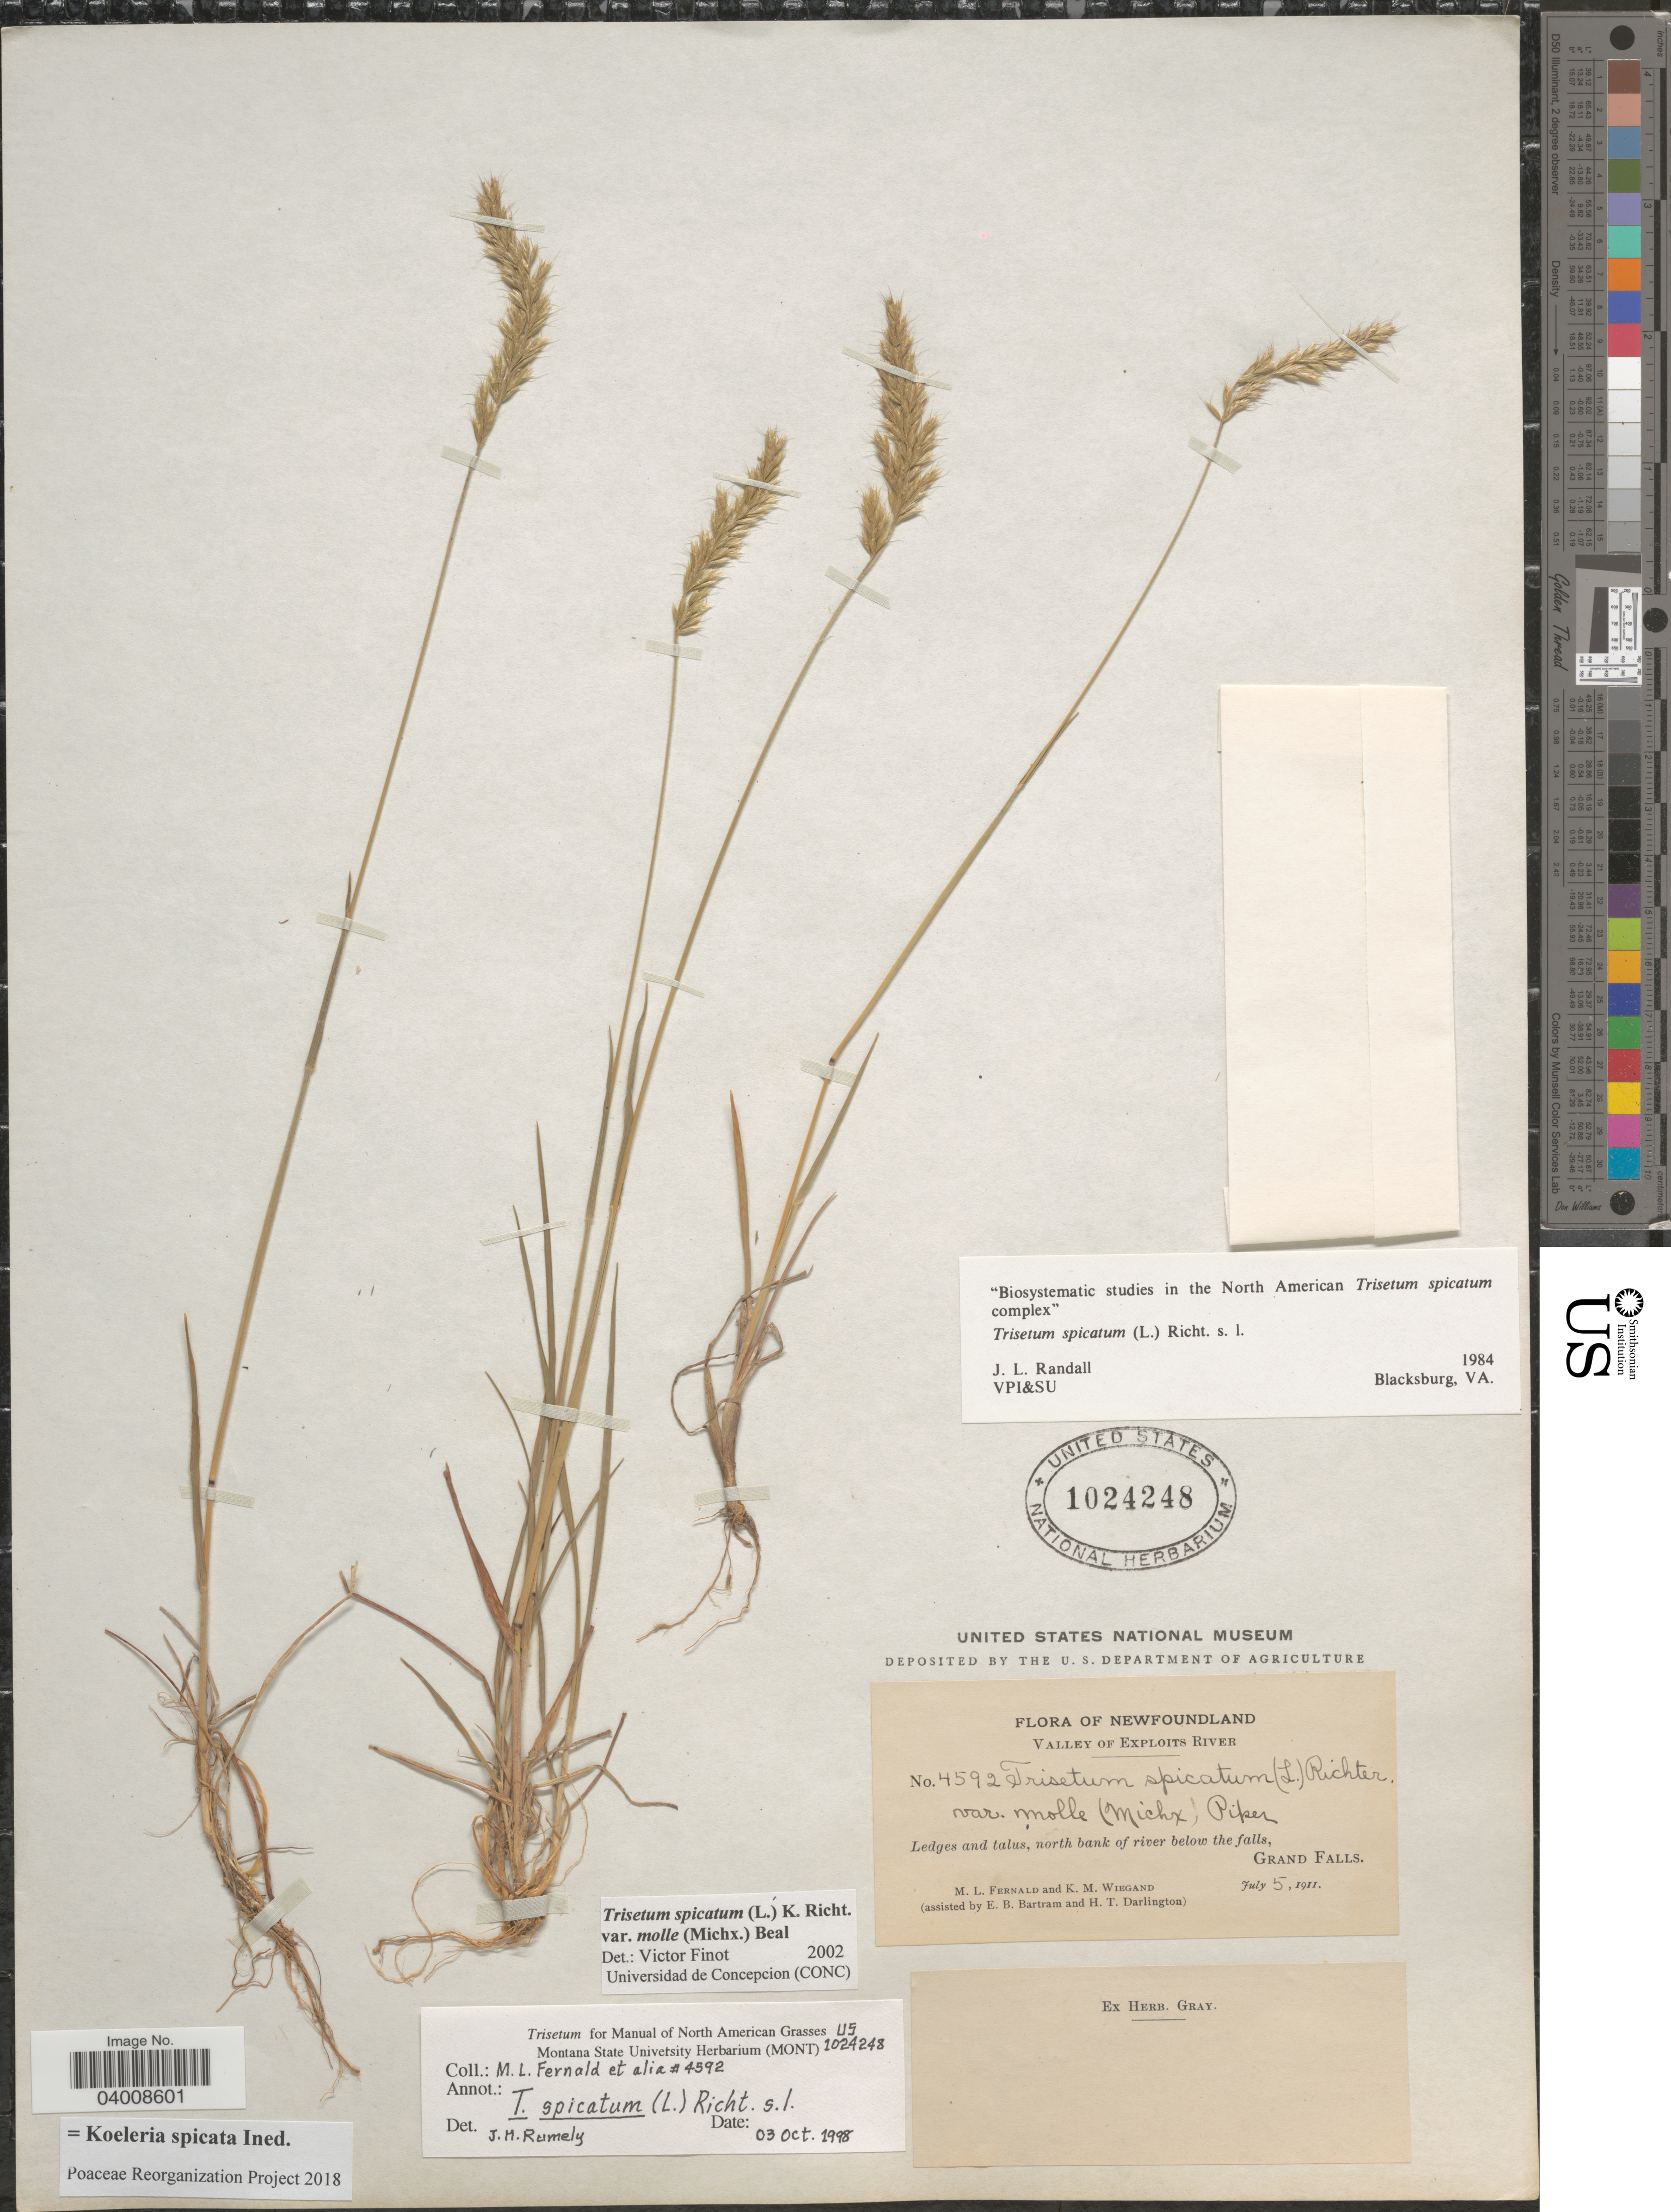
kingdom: Plantae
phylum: Tracheophyta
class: Liliopsida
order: Poales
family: Poaceae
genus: Koeleria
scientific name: Koeleria spicata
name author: (L.) Barberá et al.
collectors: M. L. Fernald, K. M. Wiegand, E. B. Bartram & H. Darlington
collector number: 4592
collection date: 1911-07-05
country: Canada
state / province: Newfoundland and Labrador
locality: Valley of Exploits River. North bank of river below the falls, Grand Falls.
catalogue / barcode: US 1024248